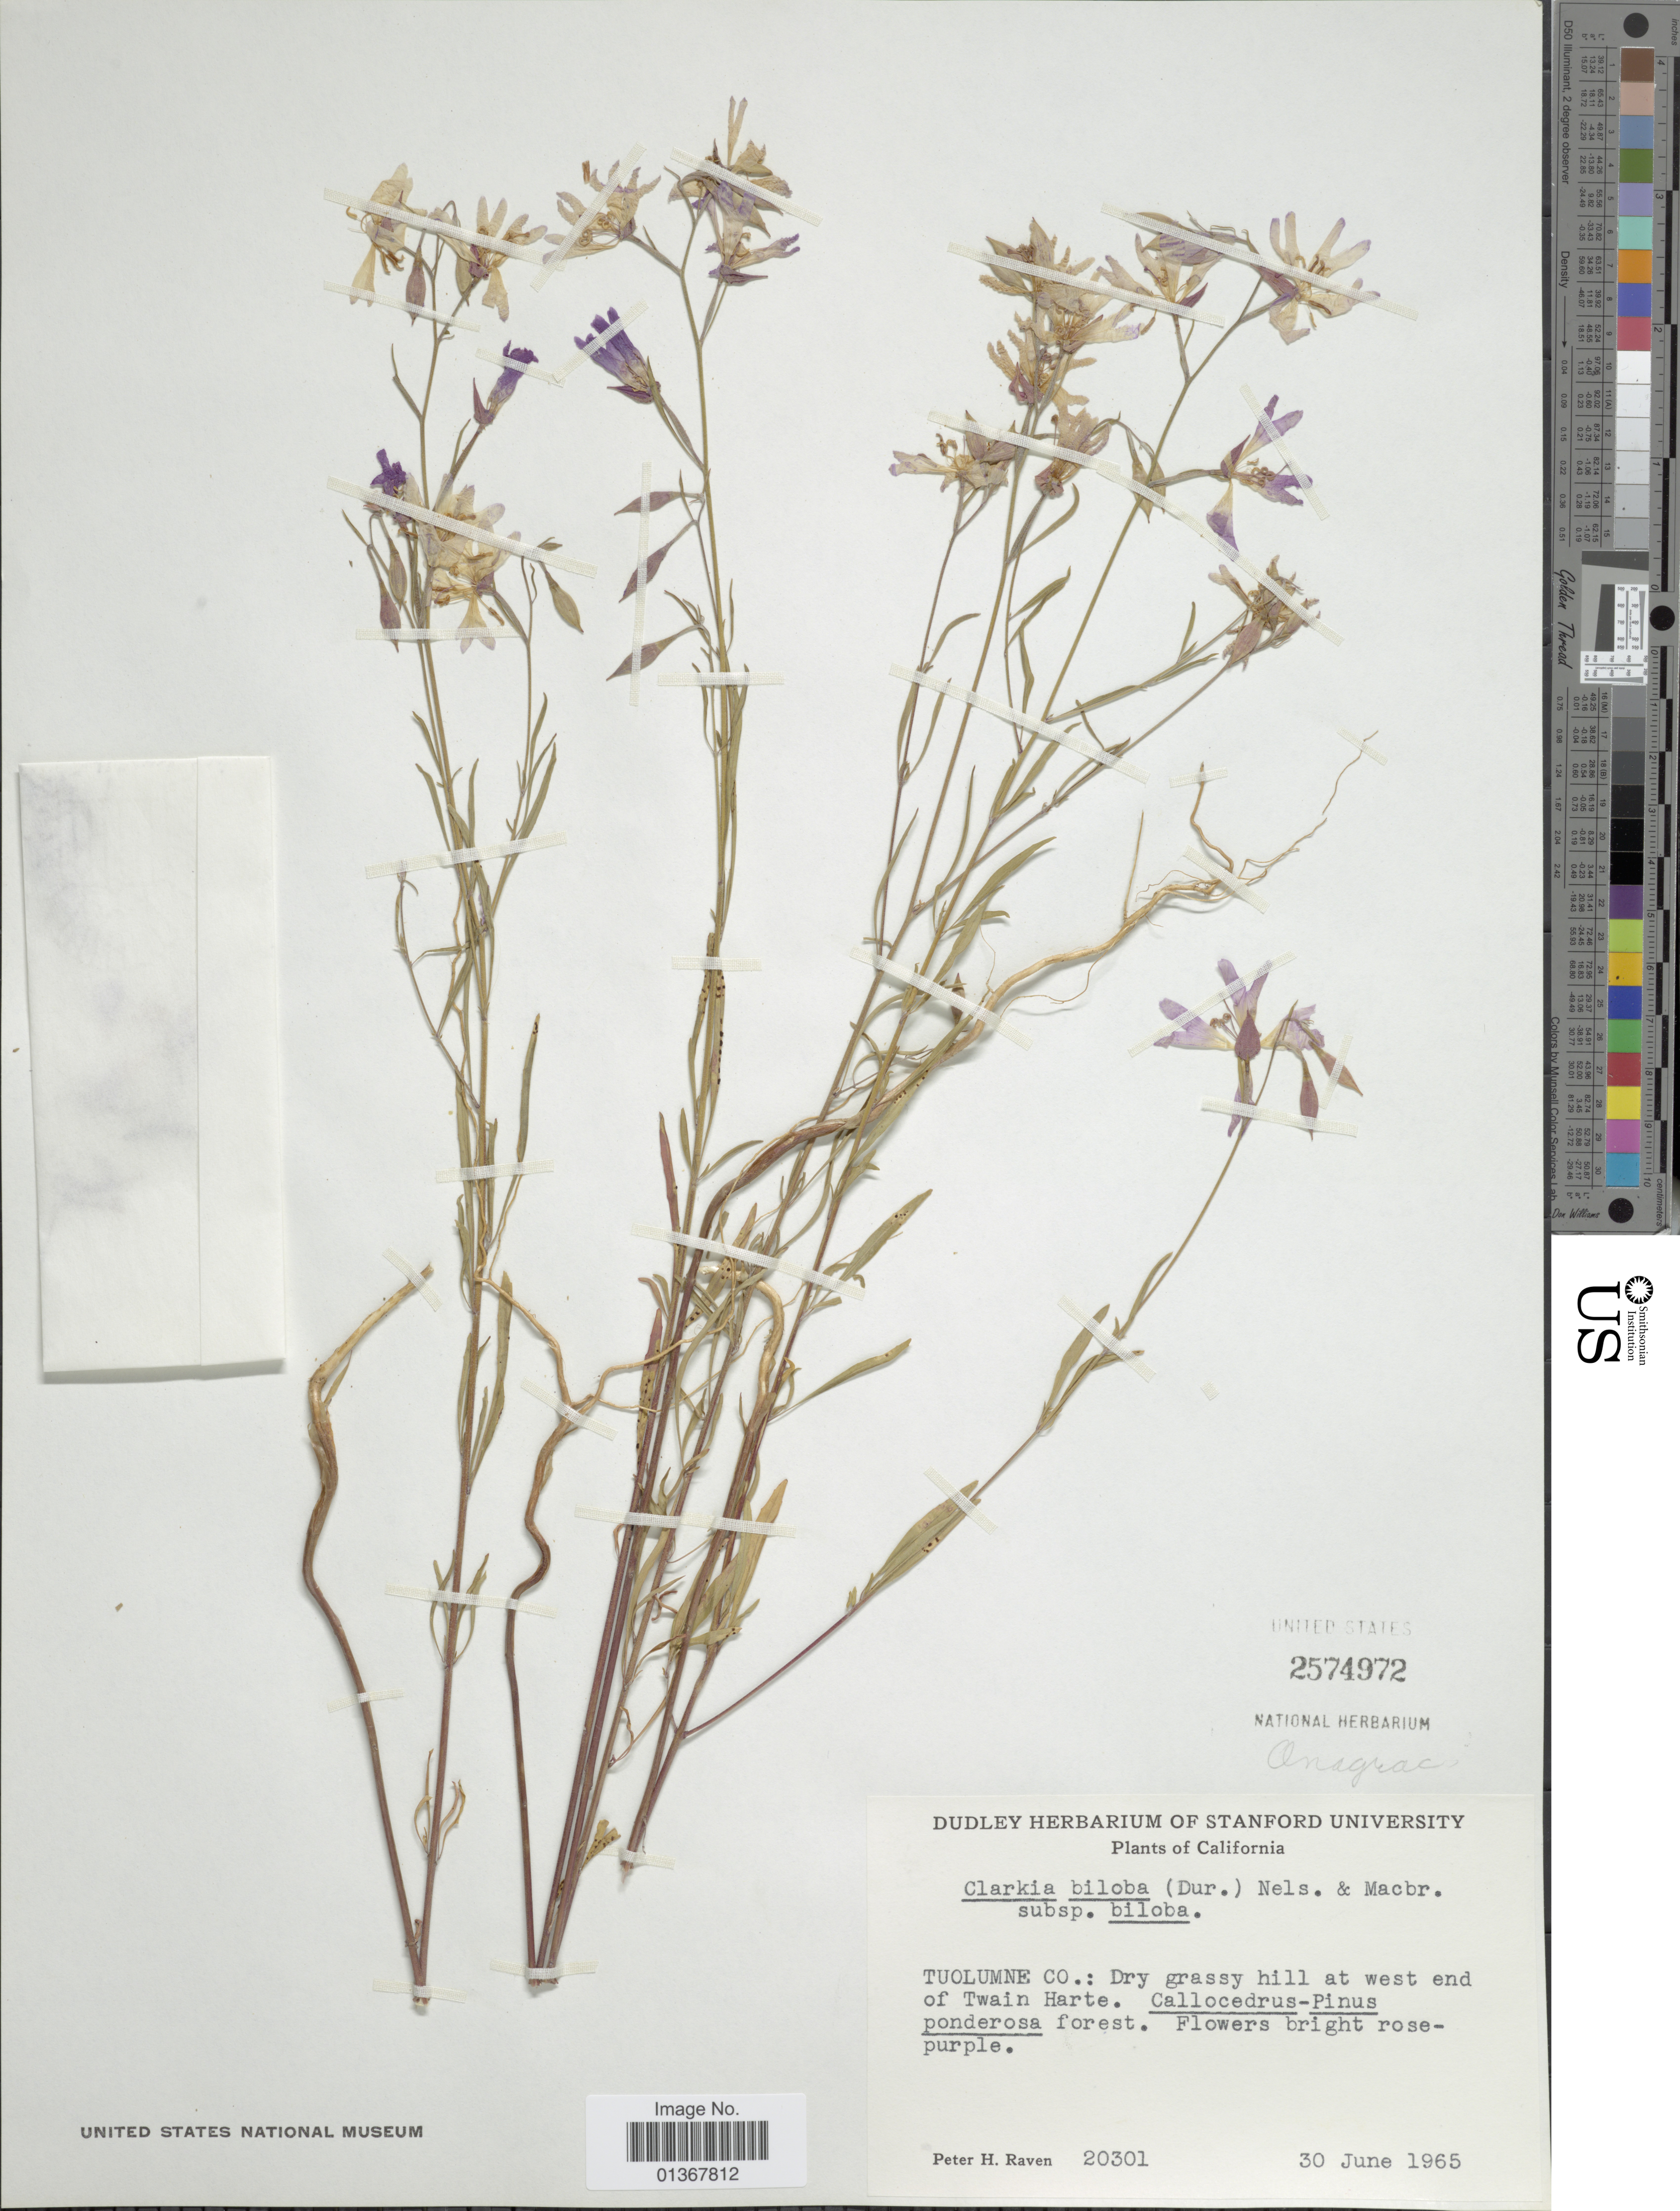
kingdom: Plantae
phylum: Tracheophyta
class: Magnoliopsida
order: Myrtales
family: Onagraceae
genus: Clarkia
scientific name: Clarkia biloba subsp. biloba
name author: (Durand) A. Nelson & J.F. Macbr.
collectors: P. H. Raven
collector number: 20301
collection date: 1965-06-30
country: United States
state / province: California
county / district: Tuolumne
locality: Tuolumne Co.: Dry grassy hill at west end of Twain Harte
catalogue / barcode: US 2574972